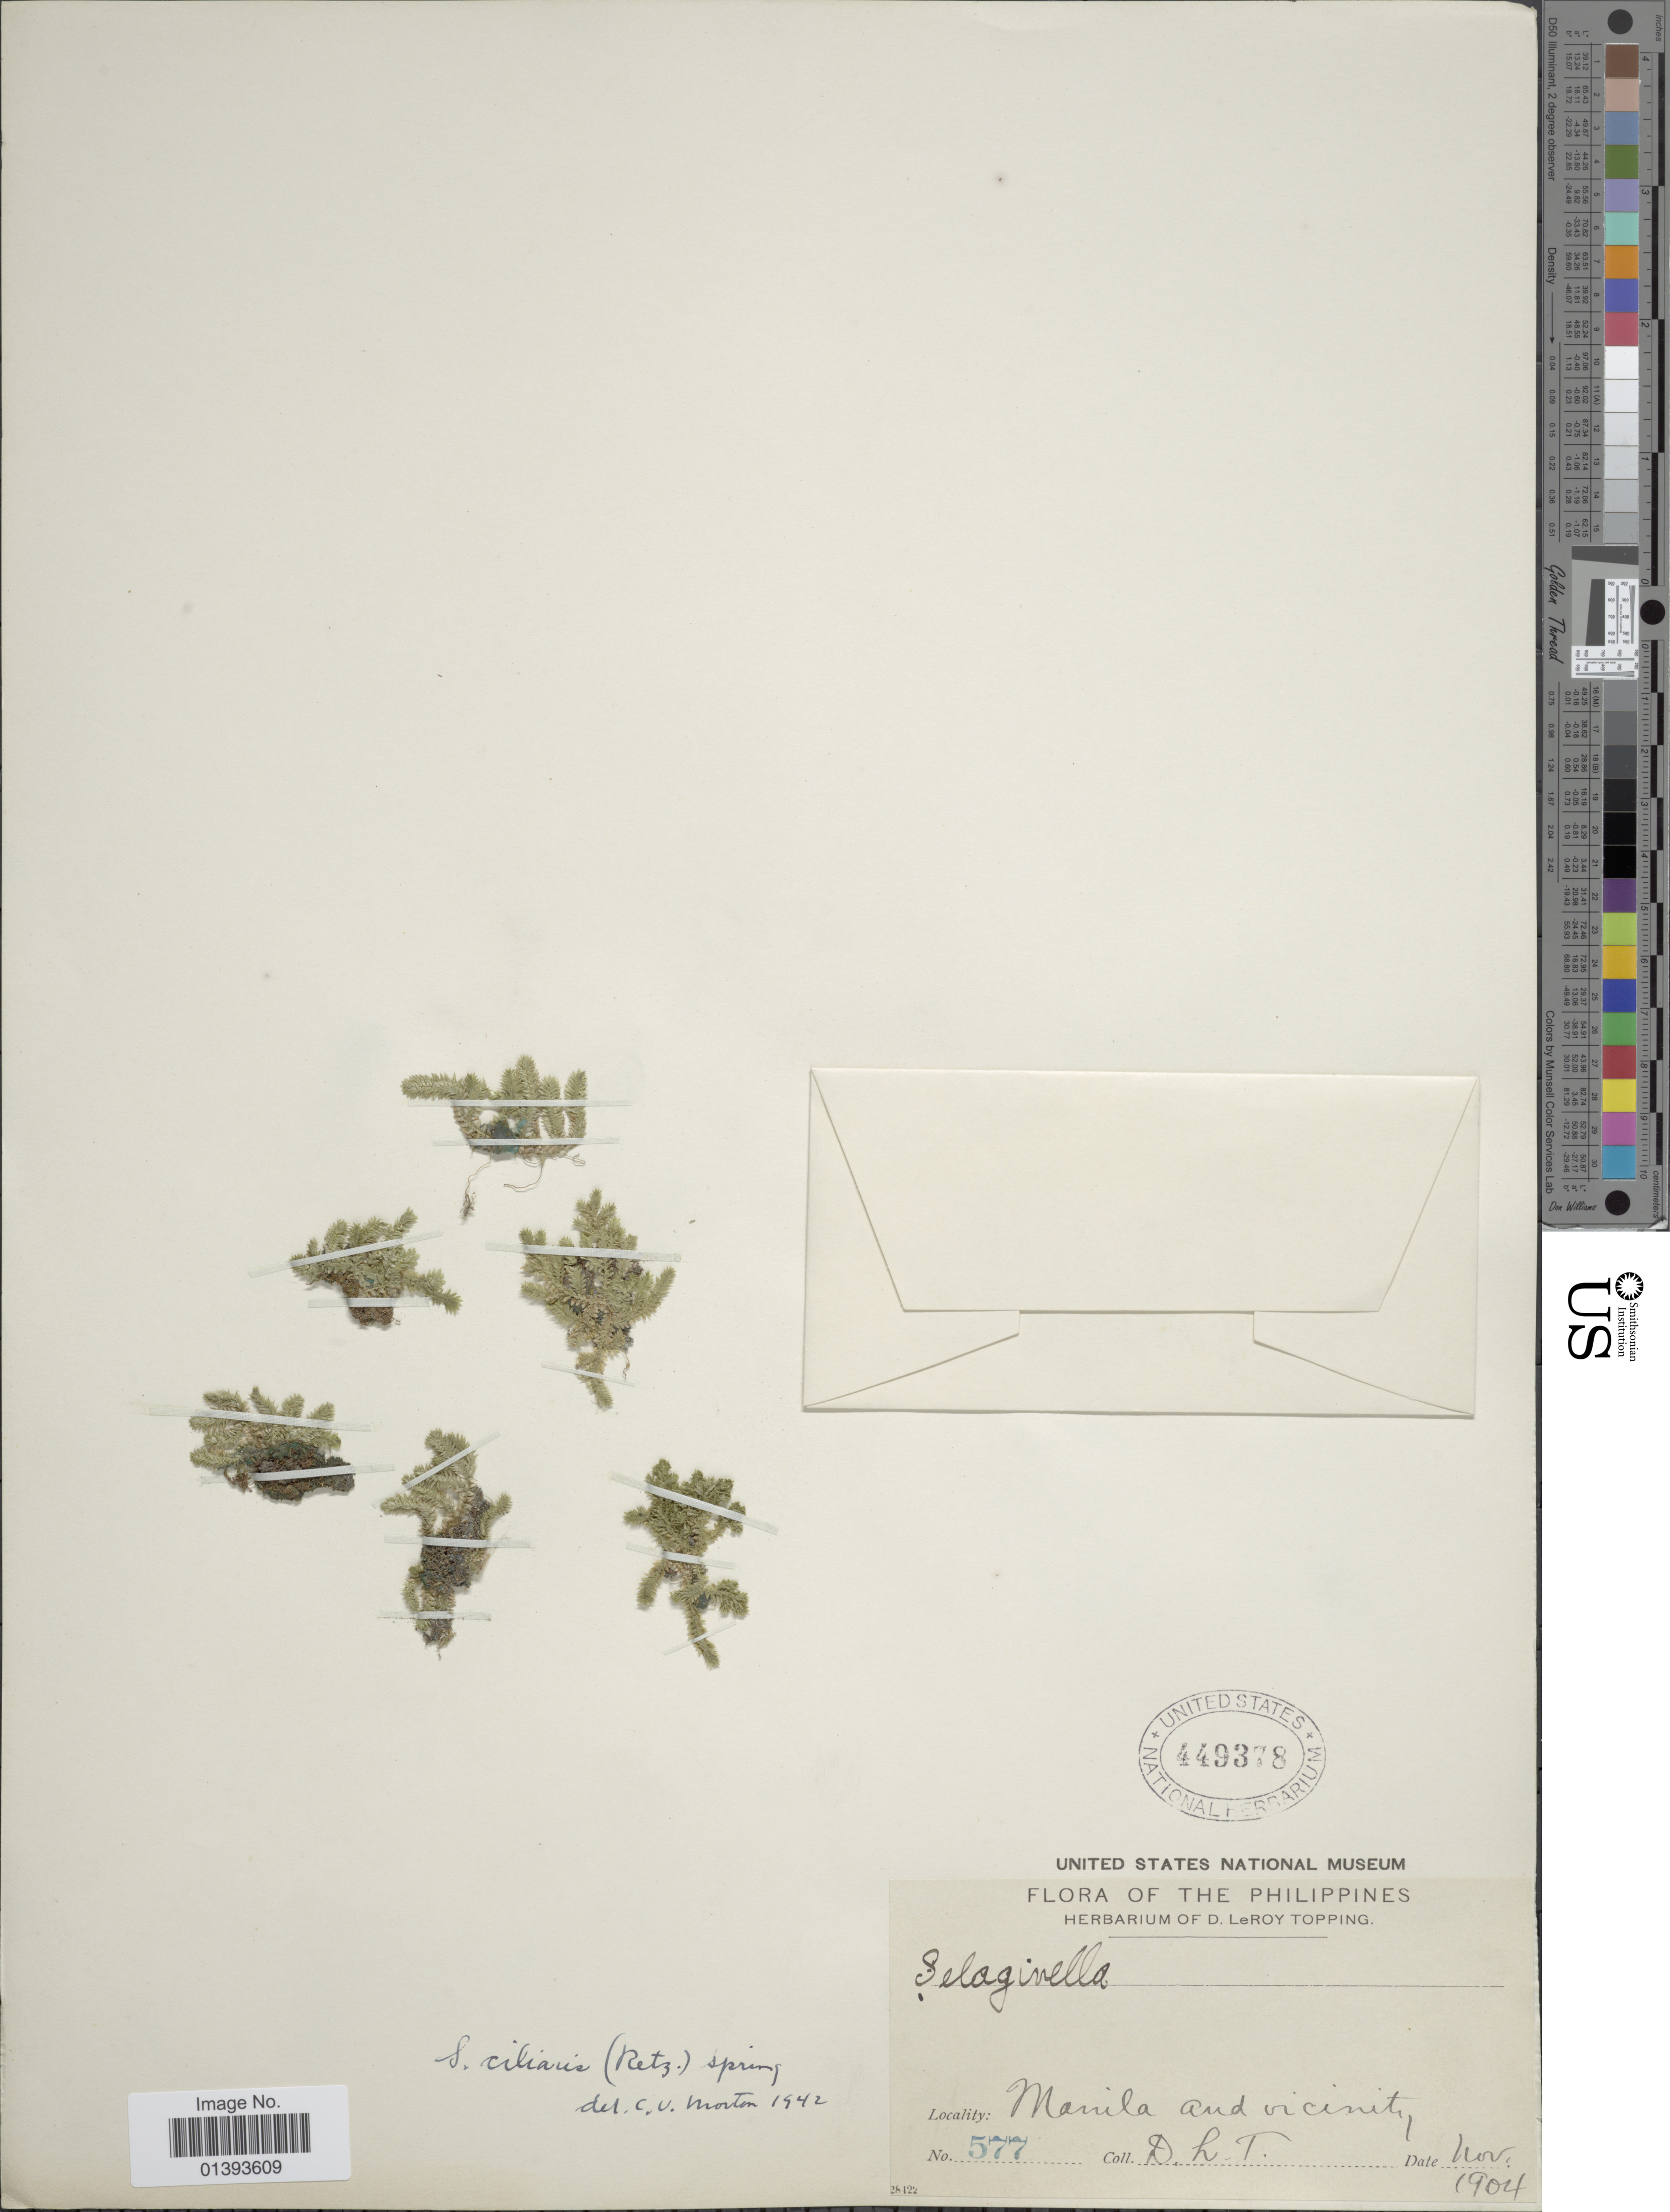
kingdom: Plantae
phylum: Tracheophyta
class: Lycopodiopsida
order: Selaginellales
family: Selaginellaceae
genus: Selaginella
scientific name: Selaginella ciliaris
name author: (Retz.) Spring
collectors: D. L. Topping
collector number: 577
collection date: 1904-11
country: Philippines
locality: Manila and vicinity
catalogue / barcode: US 449378